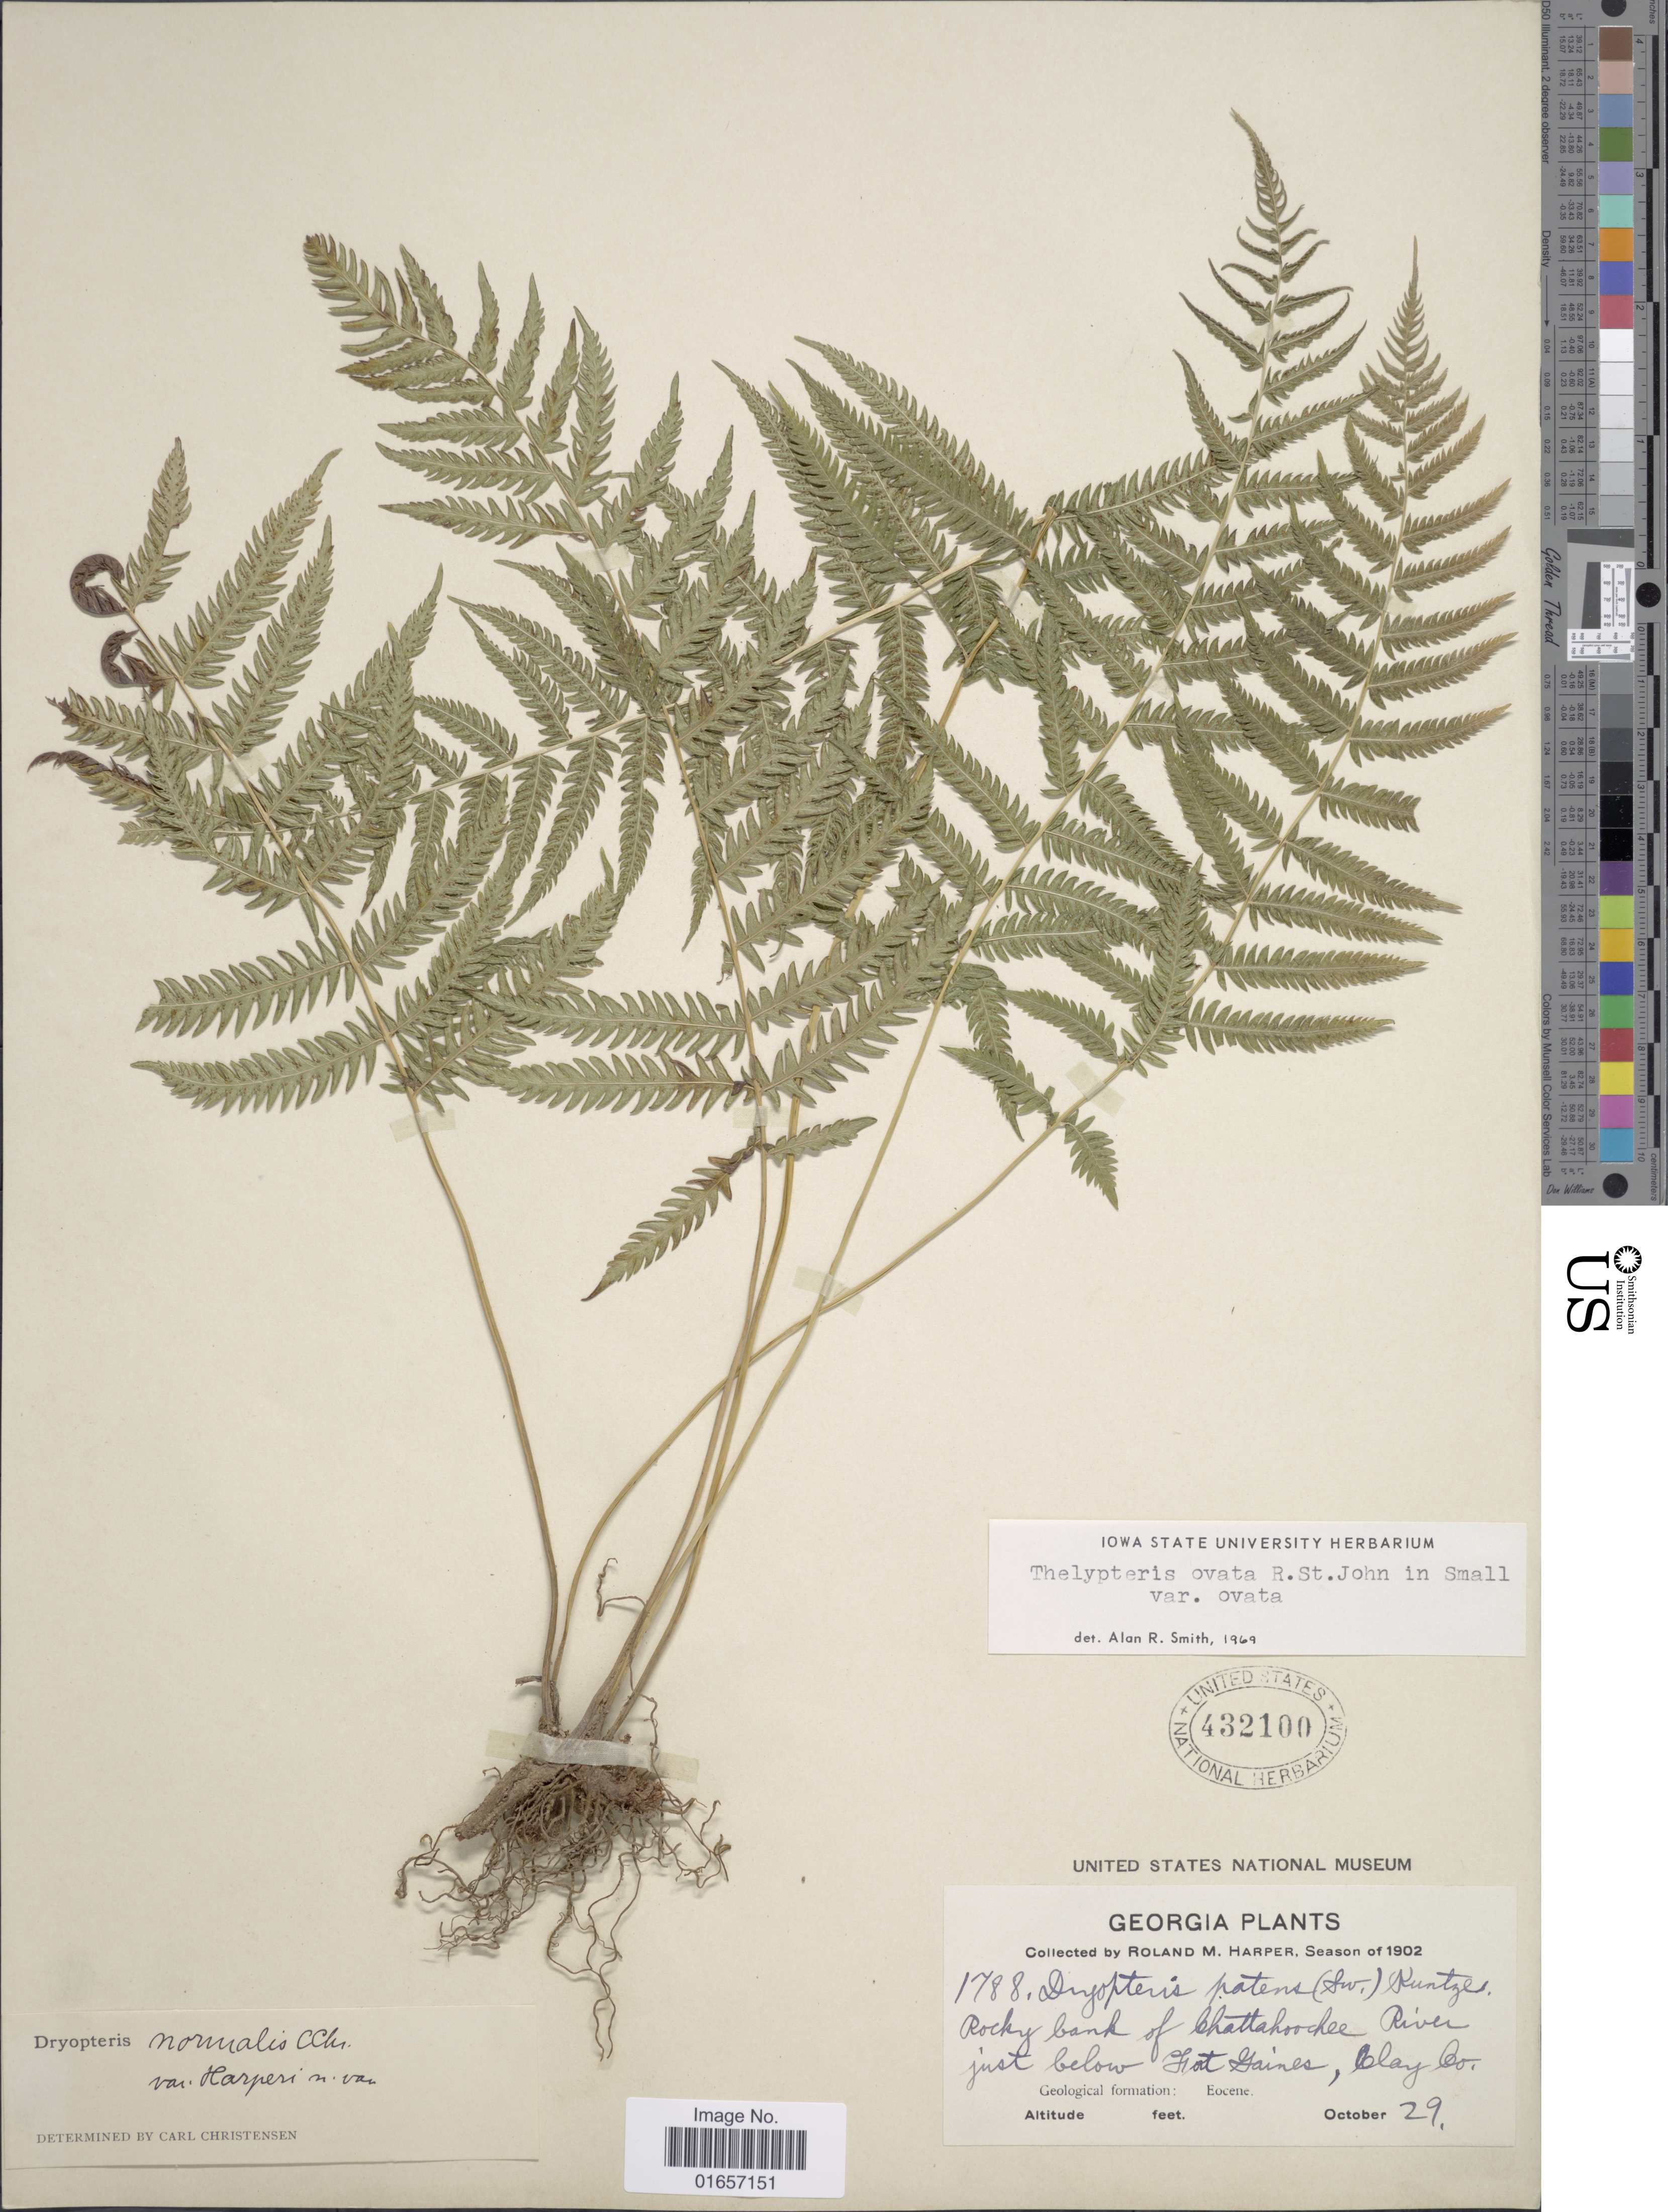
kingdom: Plantae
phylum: Tracheophyta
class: Polypodiopsida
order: Polypodiales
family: Thelypteridaceae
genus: Christella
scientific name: Christella ovata var. ovata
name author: (R.P. St. John) Á. Löve & D. Löve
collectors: R. M. Harper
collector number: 1788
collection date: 1902-10-29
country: United States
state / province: Georgia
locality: Rocky bank of Chattahoochee River, just below Fort Gaines, Clay Co.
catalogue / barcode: US 432100